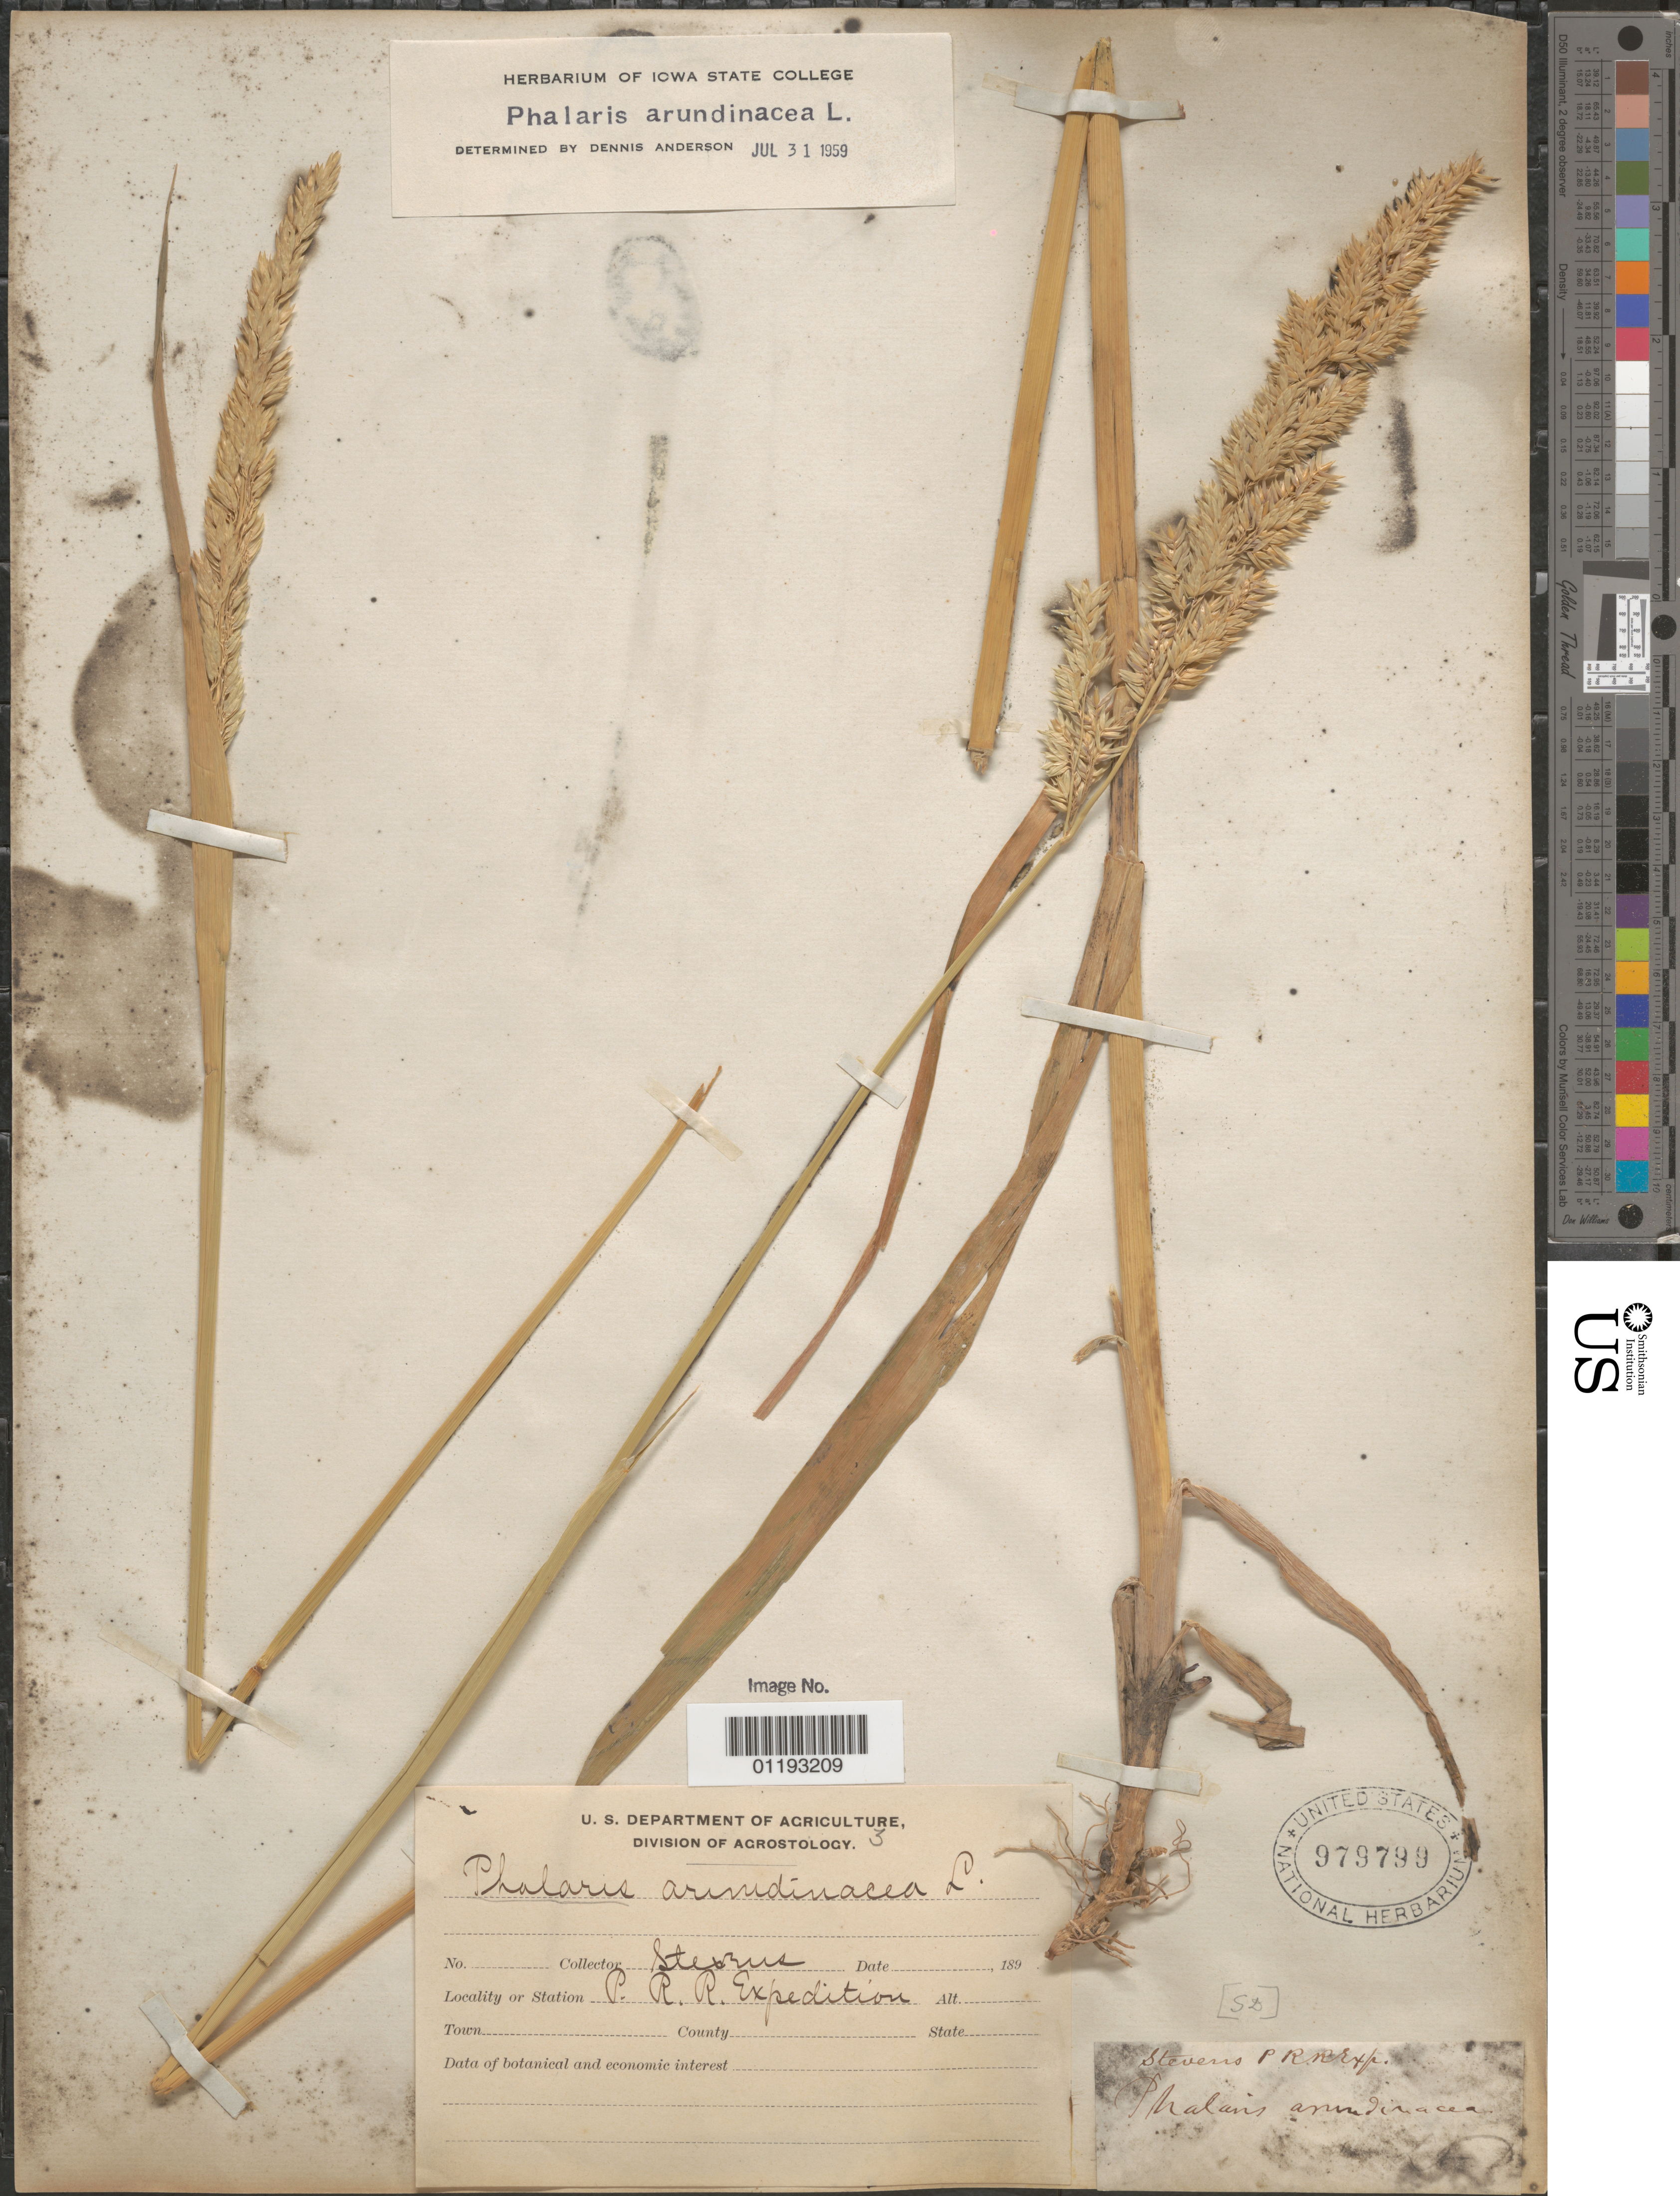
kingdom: Plantae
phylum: Tracheophyta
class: Liliopsida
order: Poales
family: Poaceae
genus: Phalaris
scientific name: Phalaris arundinacea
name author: L.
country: Canada / United States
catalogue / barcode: US 979799